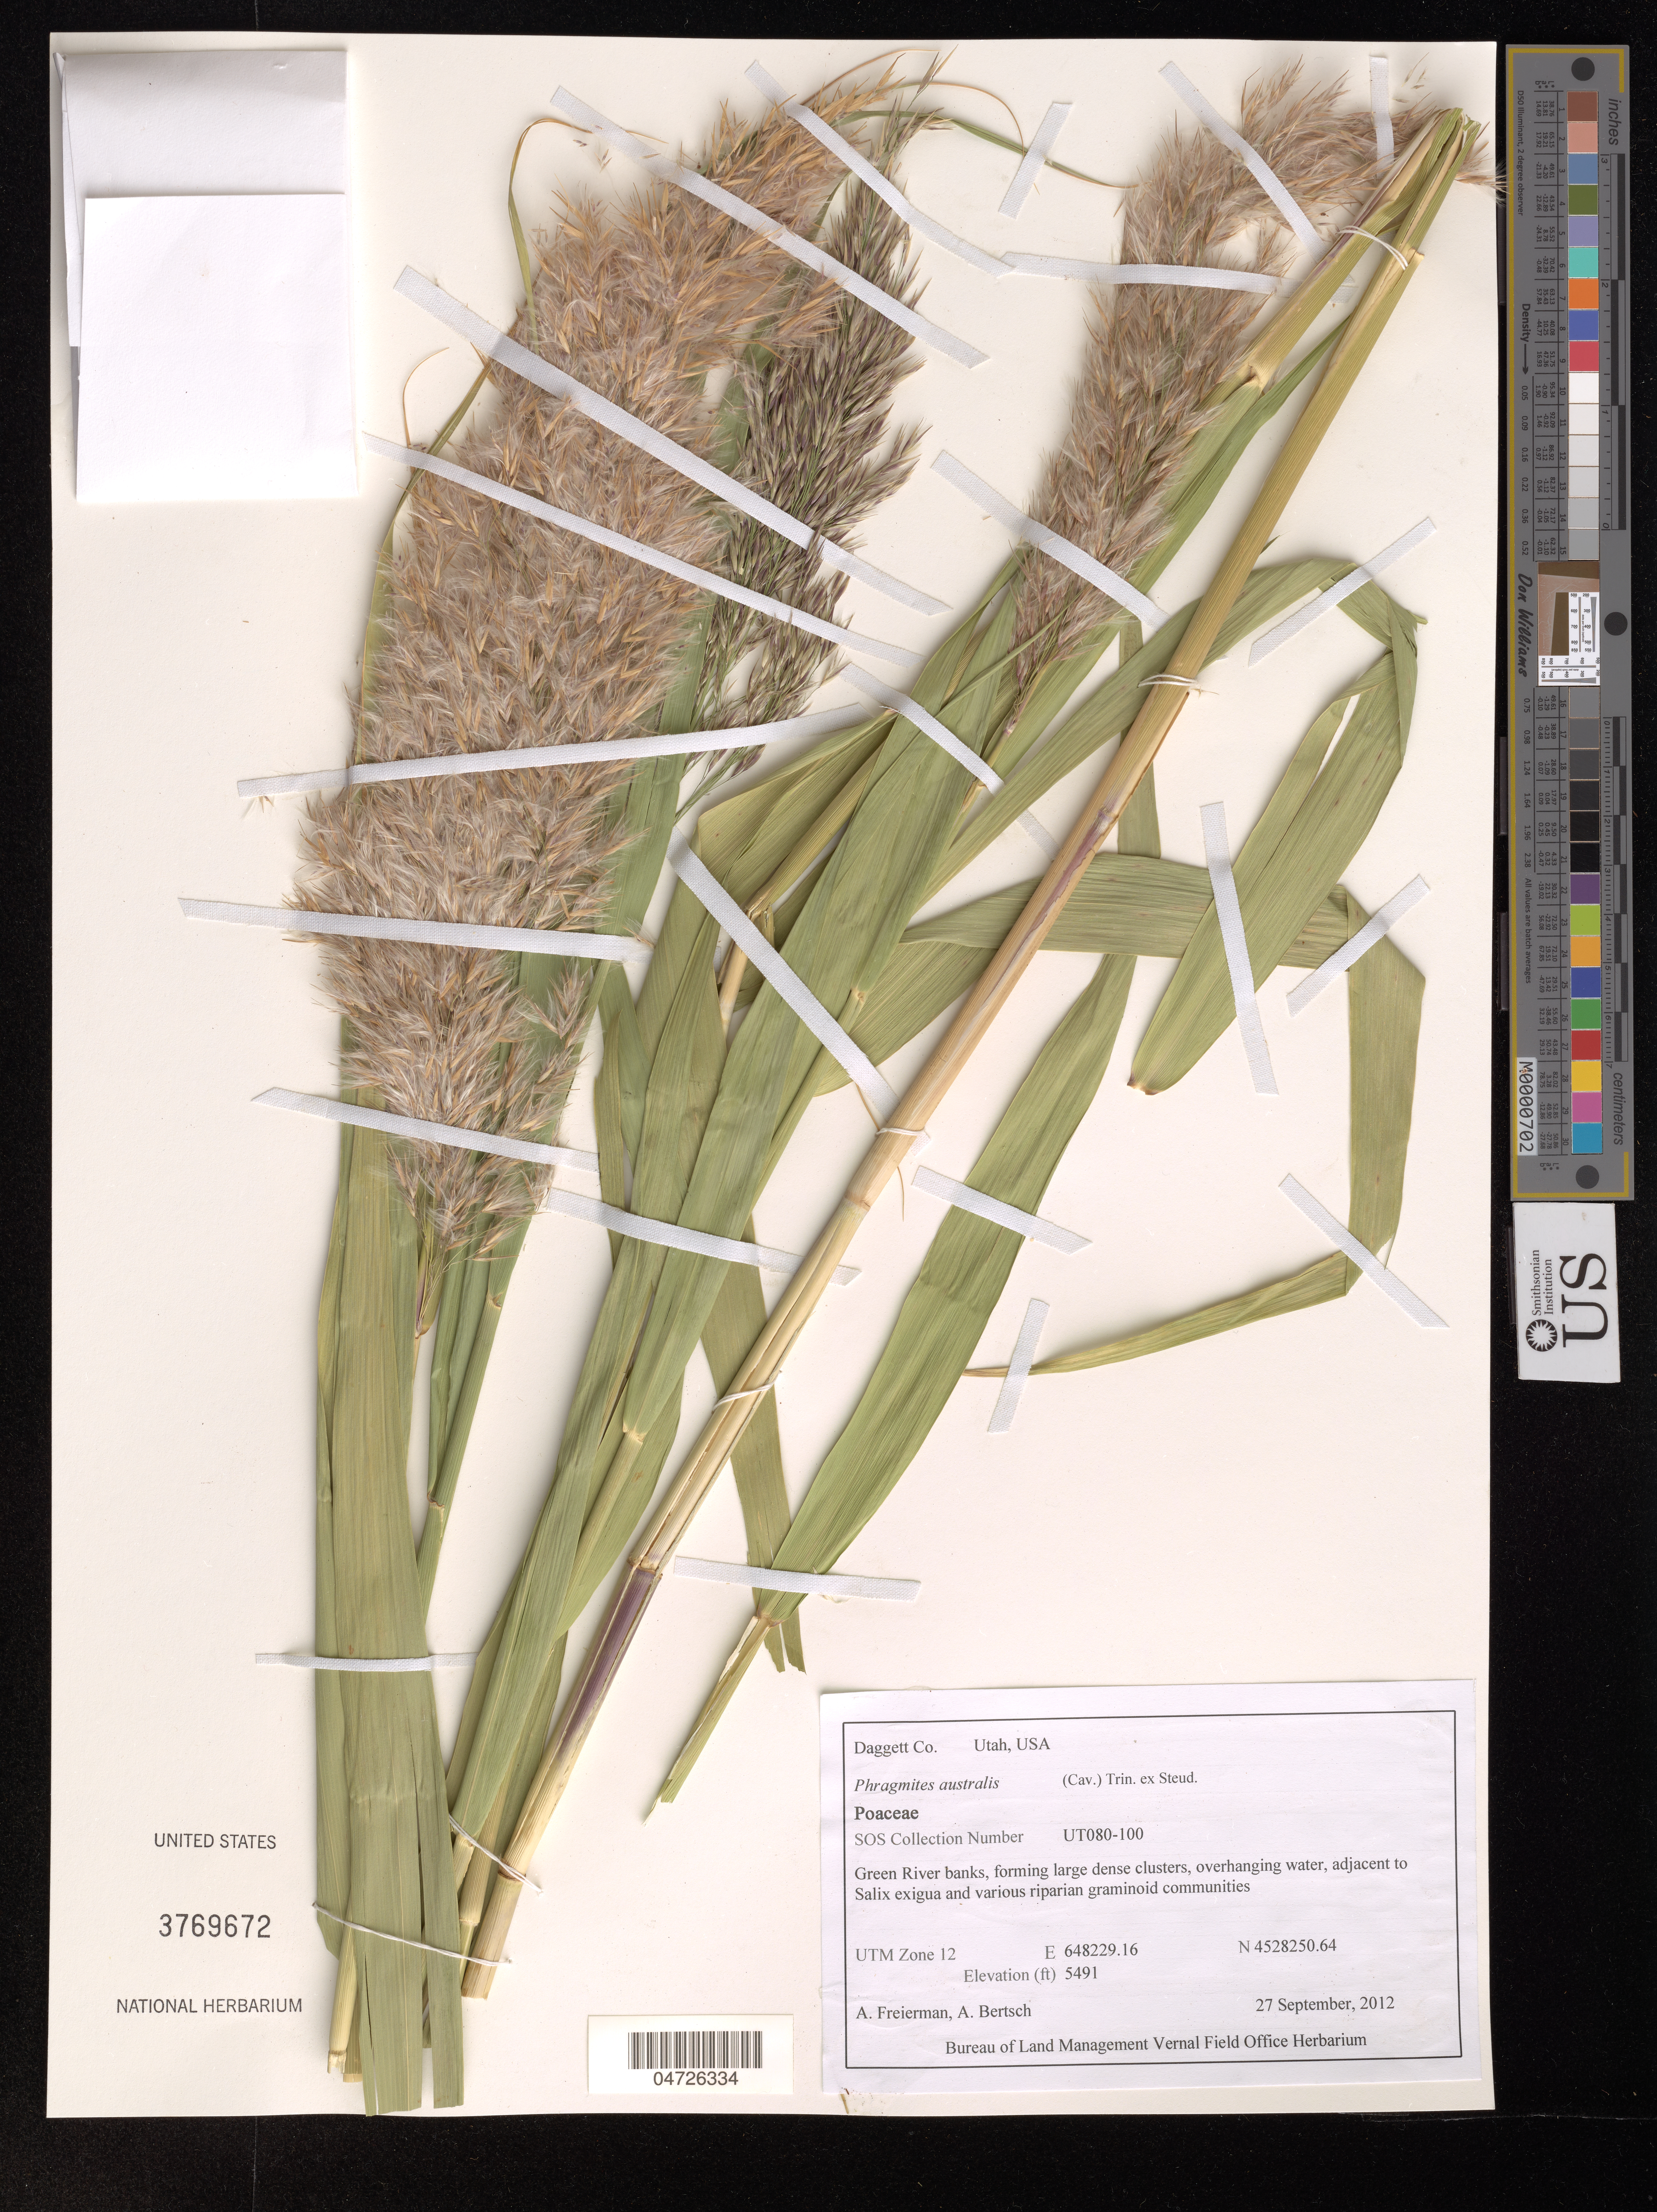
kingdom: Plantae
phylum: Tracheophyta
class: Liliopsida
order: Poales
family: Poaceae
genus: Phragmites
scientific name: Phragmites australis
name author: (Cav.) Trin. ex Steud.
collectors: A. Freierman & A. Bertsch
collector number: UT080-100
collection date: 2012-09-27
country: United States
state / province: Utah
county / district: Daggett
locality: Daggett Co. Green River banks. UTM Zone 12.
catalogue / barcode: US 3769672